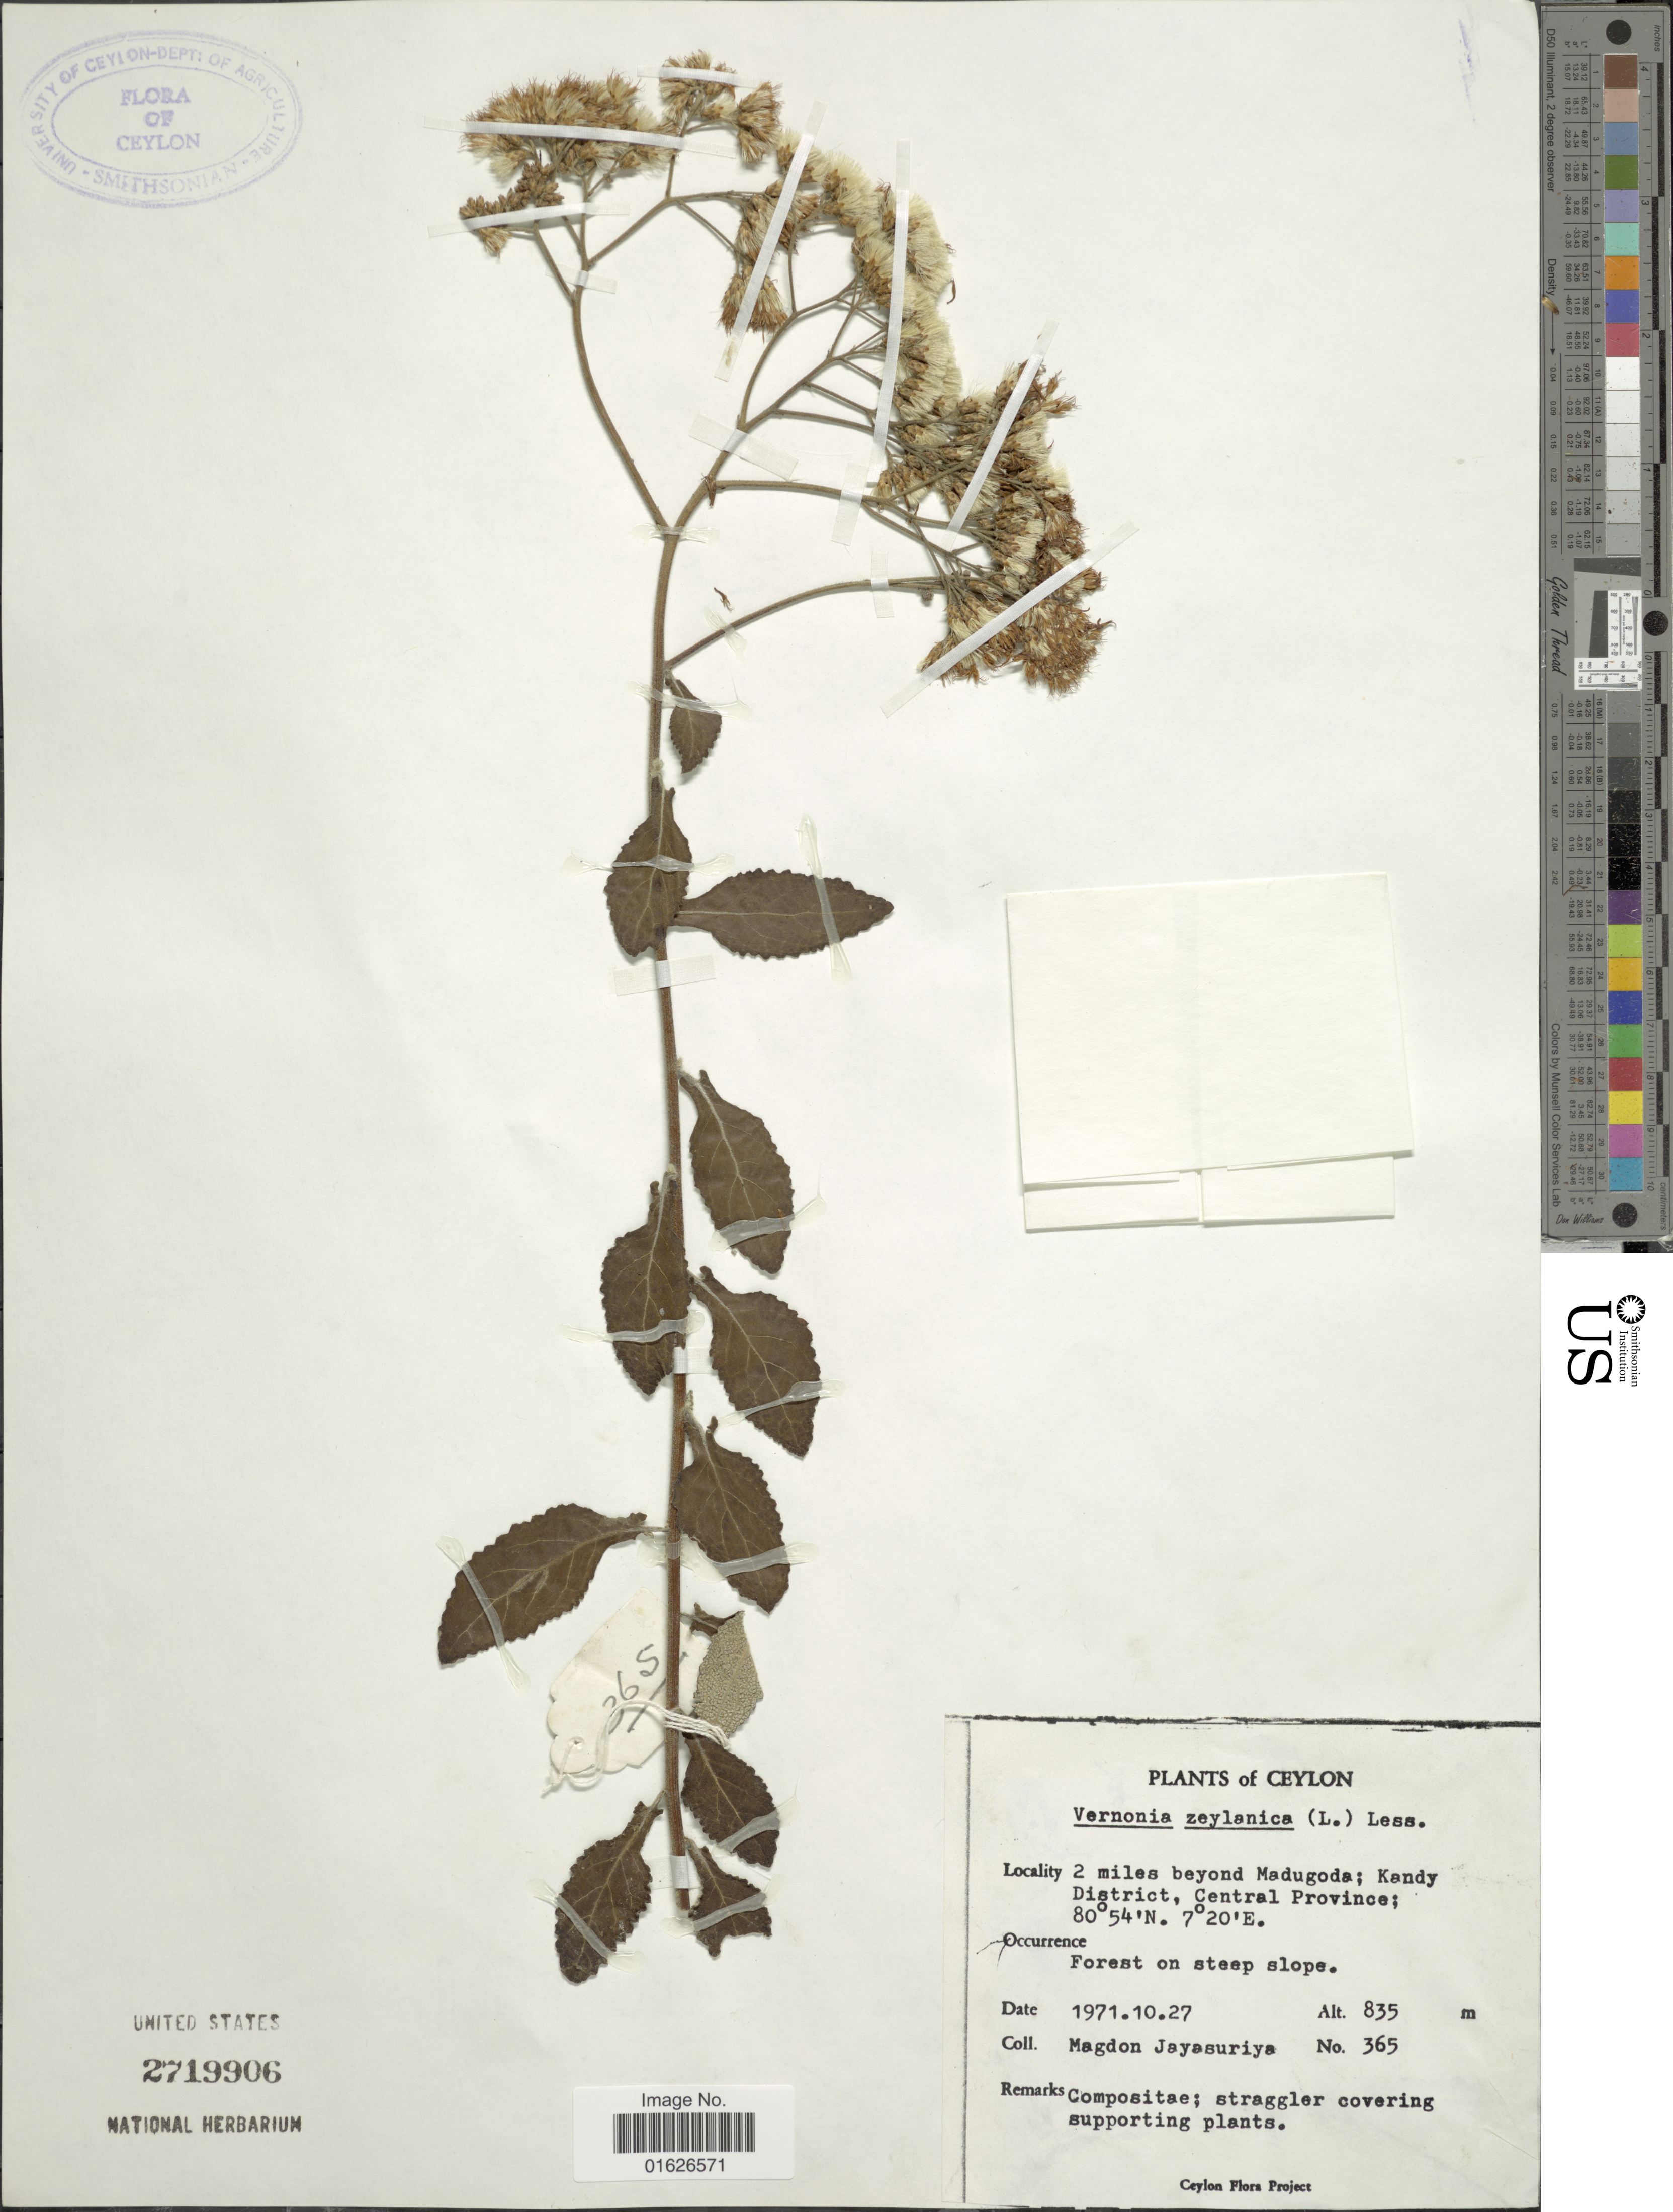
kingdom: Plantae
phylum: Tracheophyta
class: Magnoliopsida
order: Asterales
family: Asteraceae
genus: Jeffreycia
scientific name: Jeffreycia zeylanica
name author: (L.) H. Rob.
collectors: A. H. Jayasuriya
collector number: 365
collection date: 1971-10-27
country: Sri Lanka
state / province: Central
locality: Ceylon, 2 miles beyond Madugoda : Kandy District , Central Province.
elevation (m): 835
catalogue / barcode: US 2719906